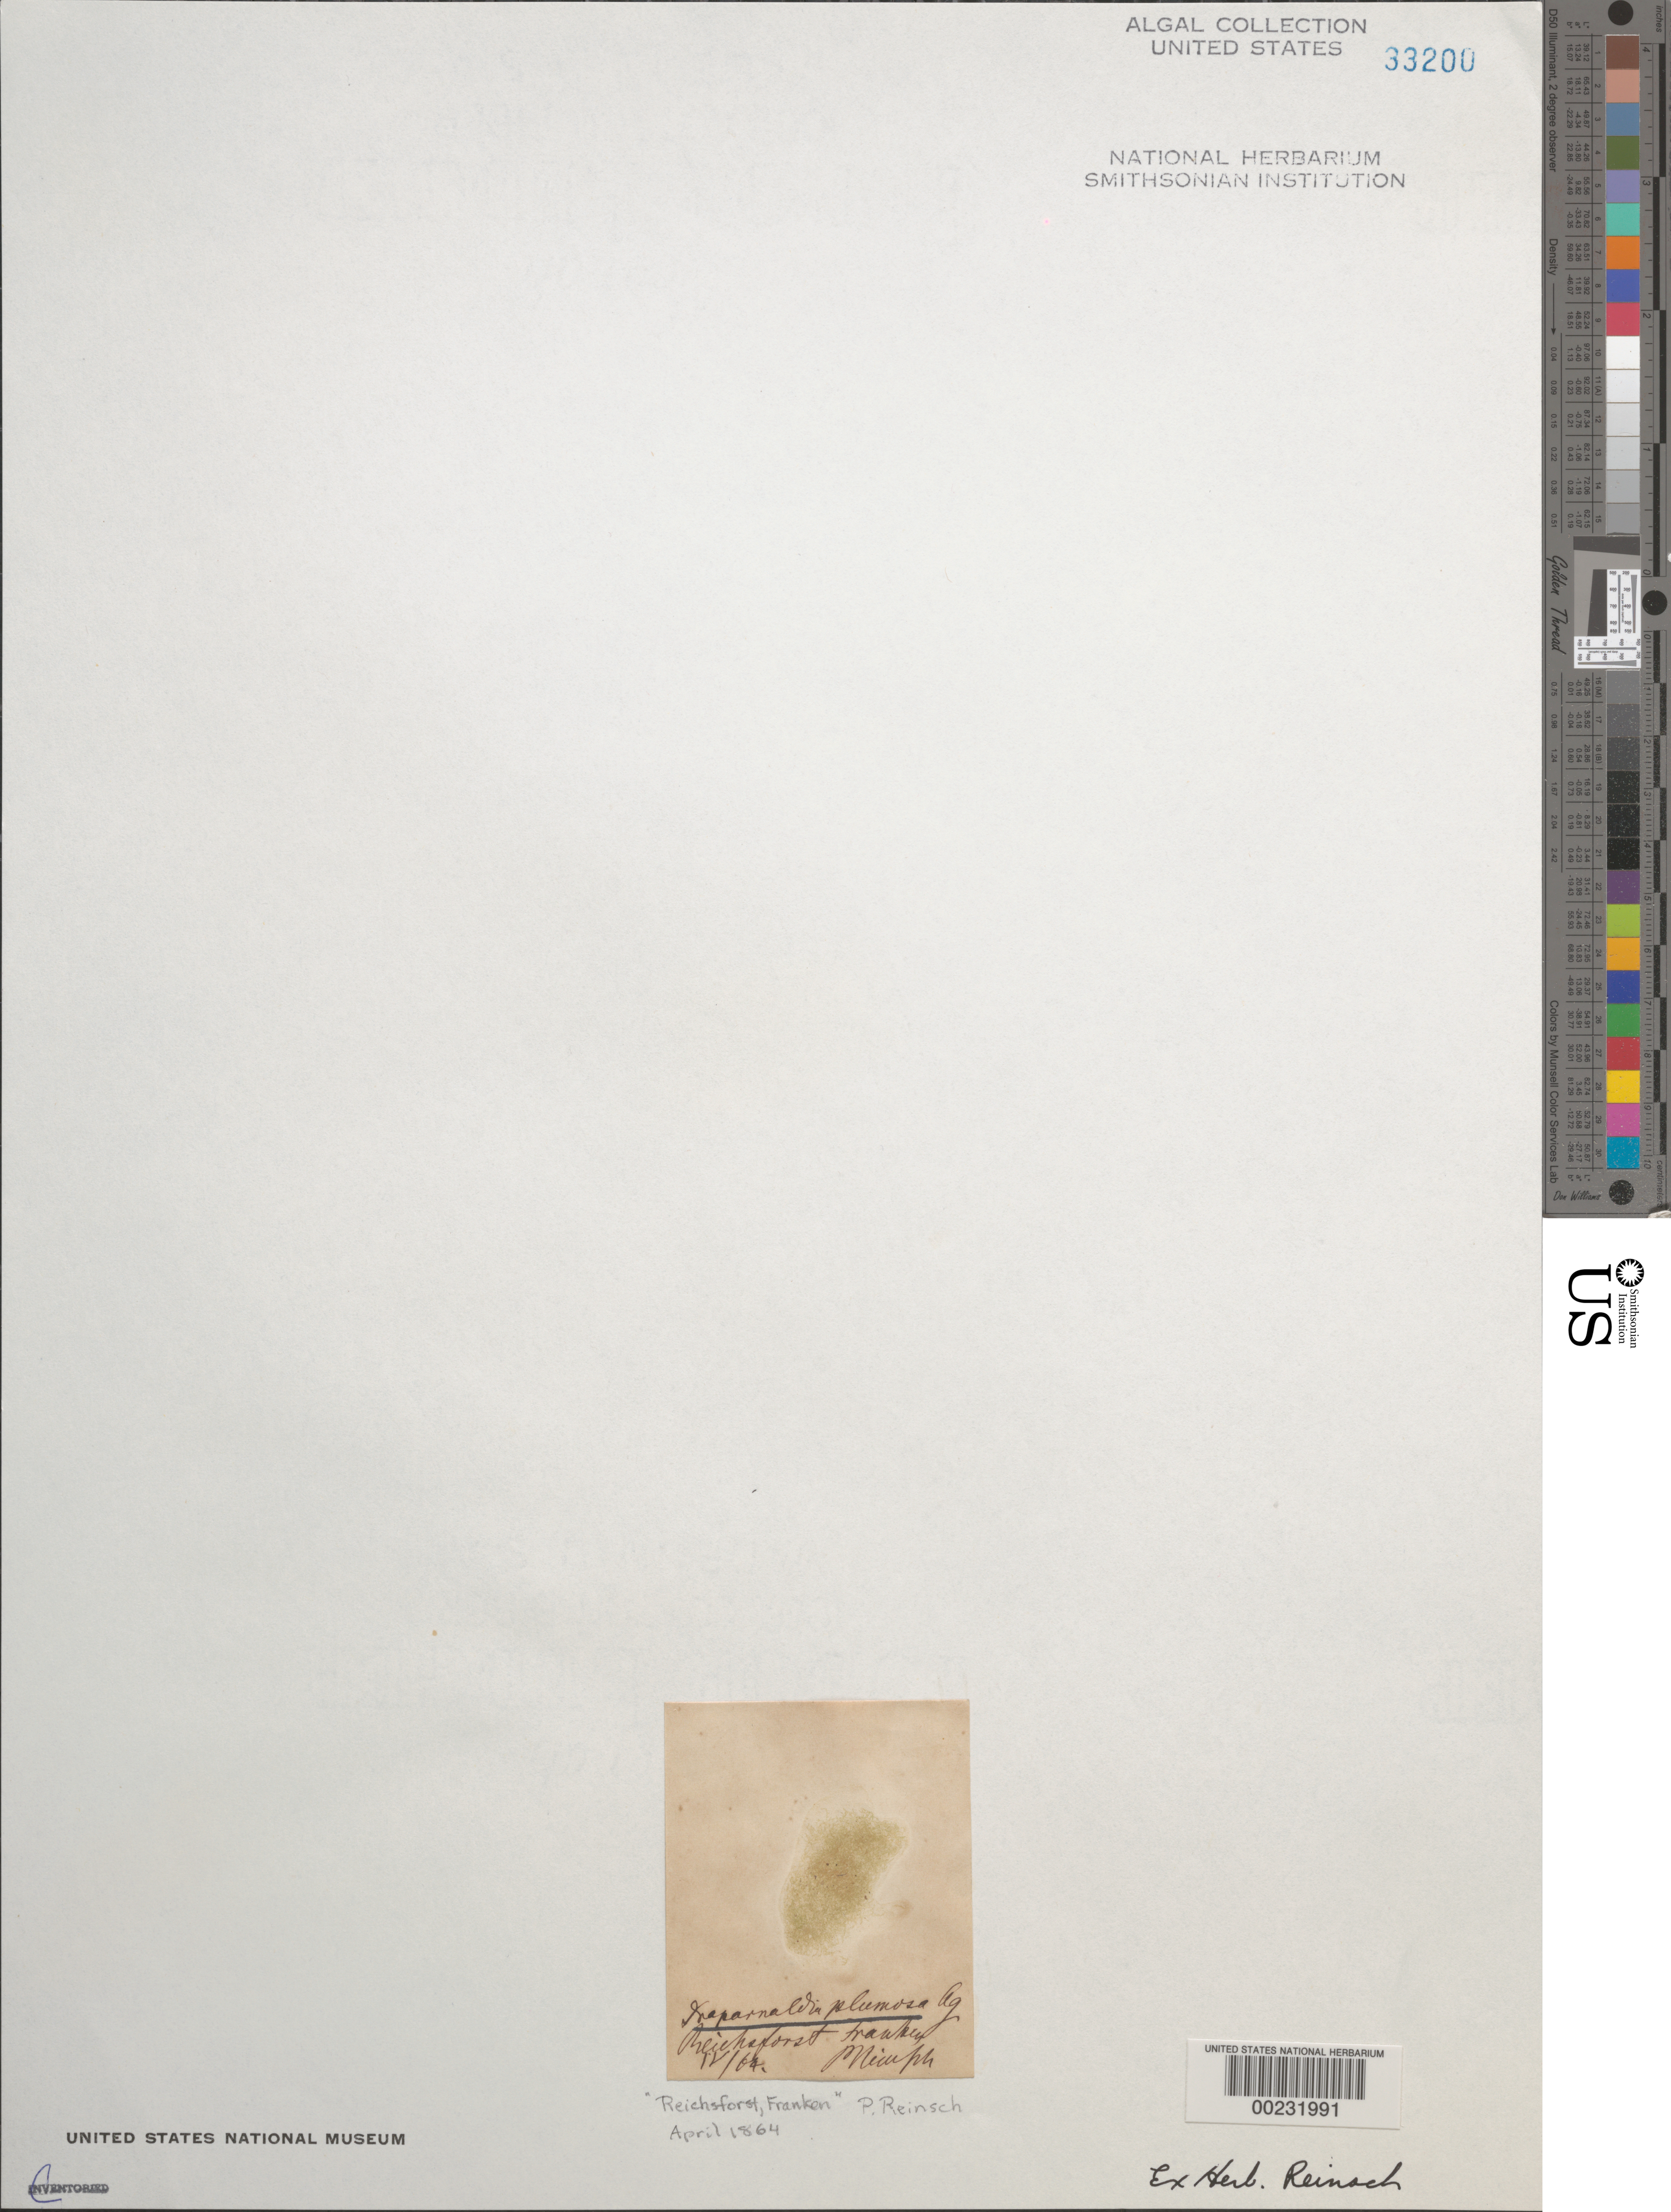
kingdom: Plantae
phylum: Chlorophyta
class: Chlorophyceae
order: Chaetophorales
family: Chaetophoraceae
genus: Draparnaldia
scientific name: Draparnaldia mutabilis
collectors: P. F. Reinsch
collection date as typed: Apr 1864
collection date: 1864-04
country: Germany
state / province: Bayern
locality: Reichsforst, franken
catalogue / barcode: US 33200